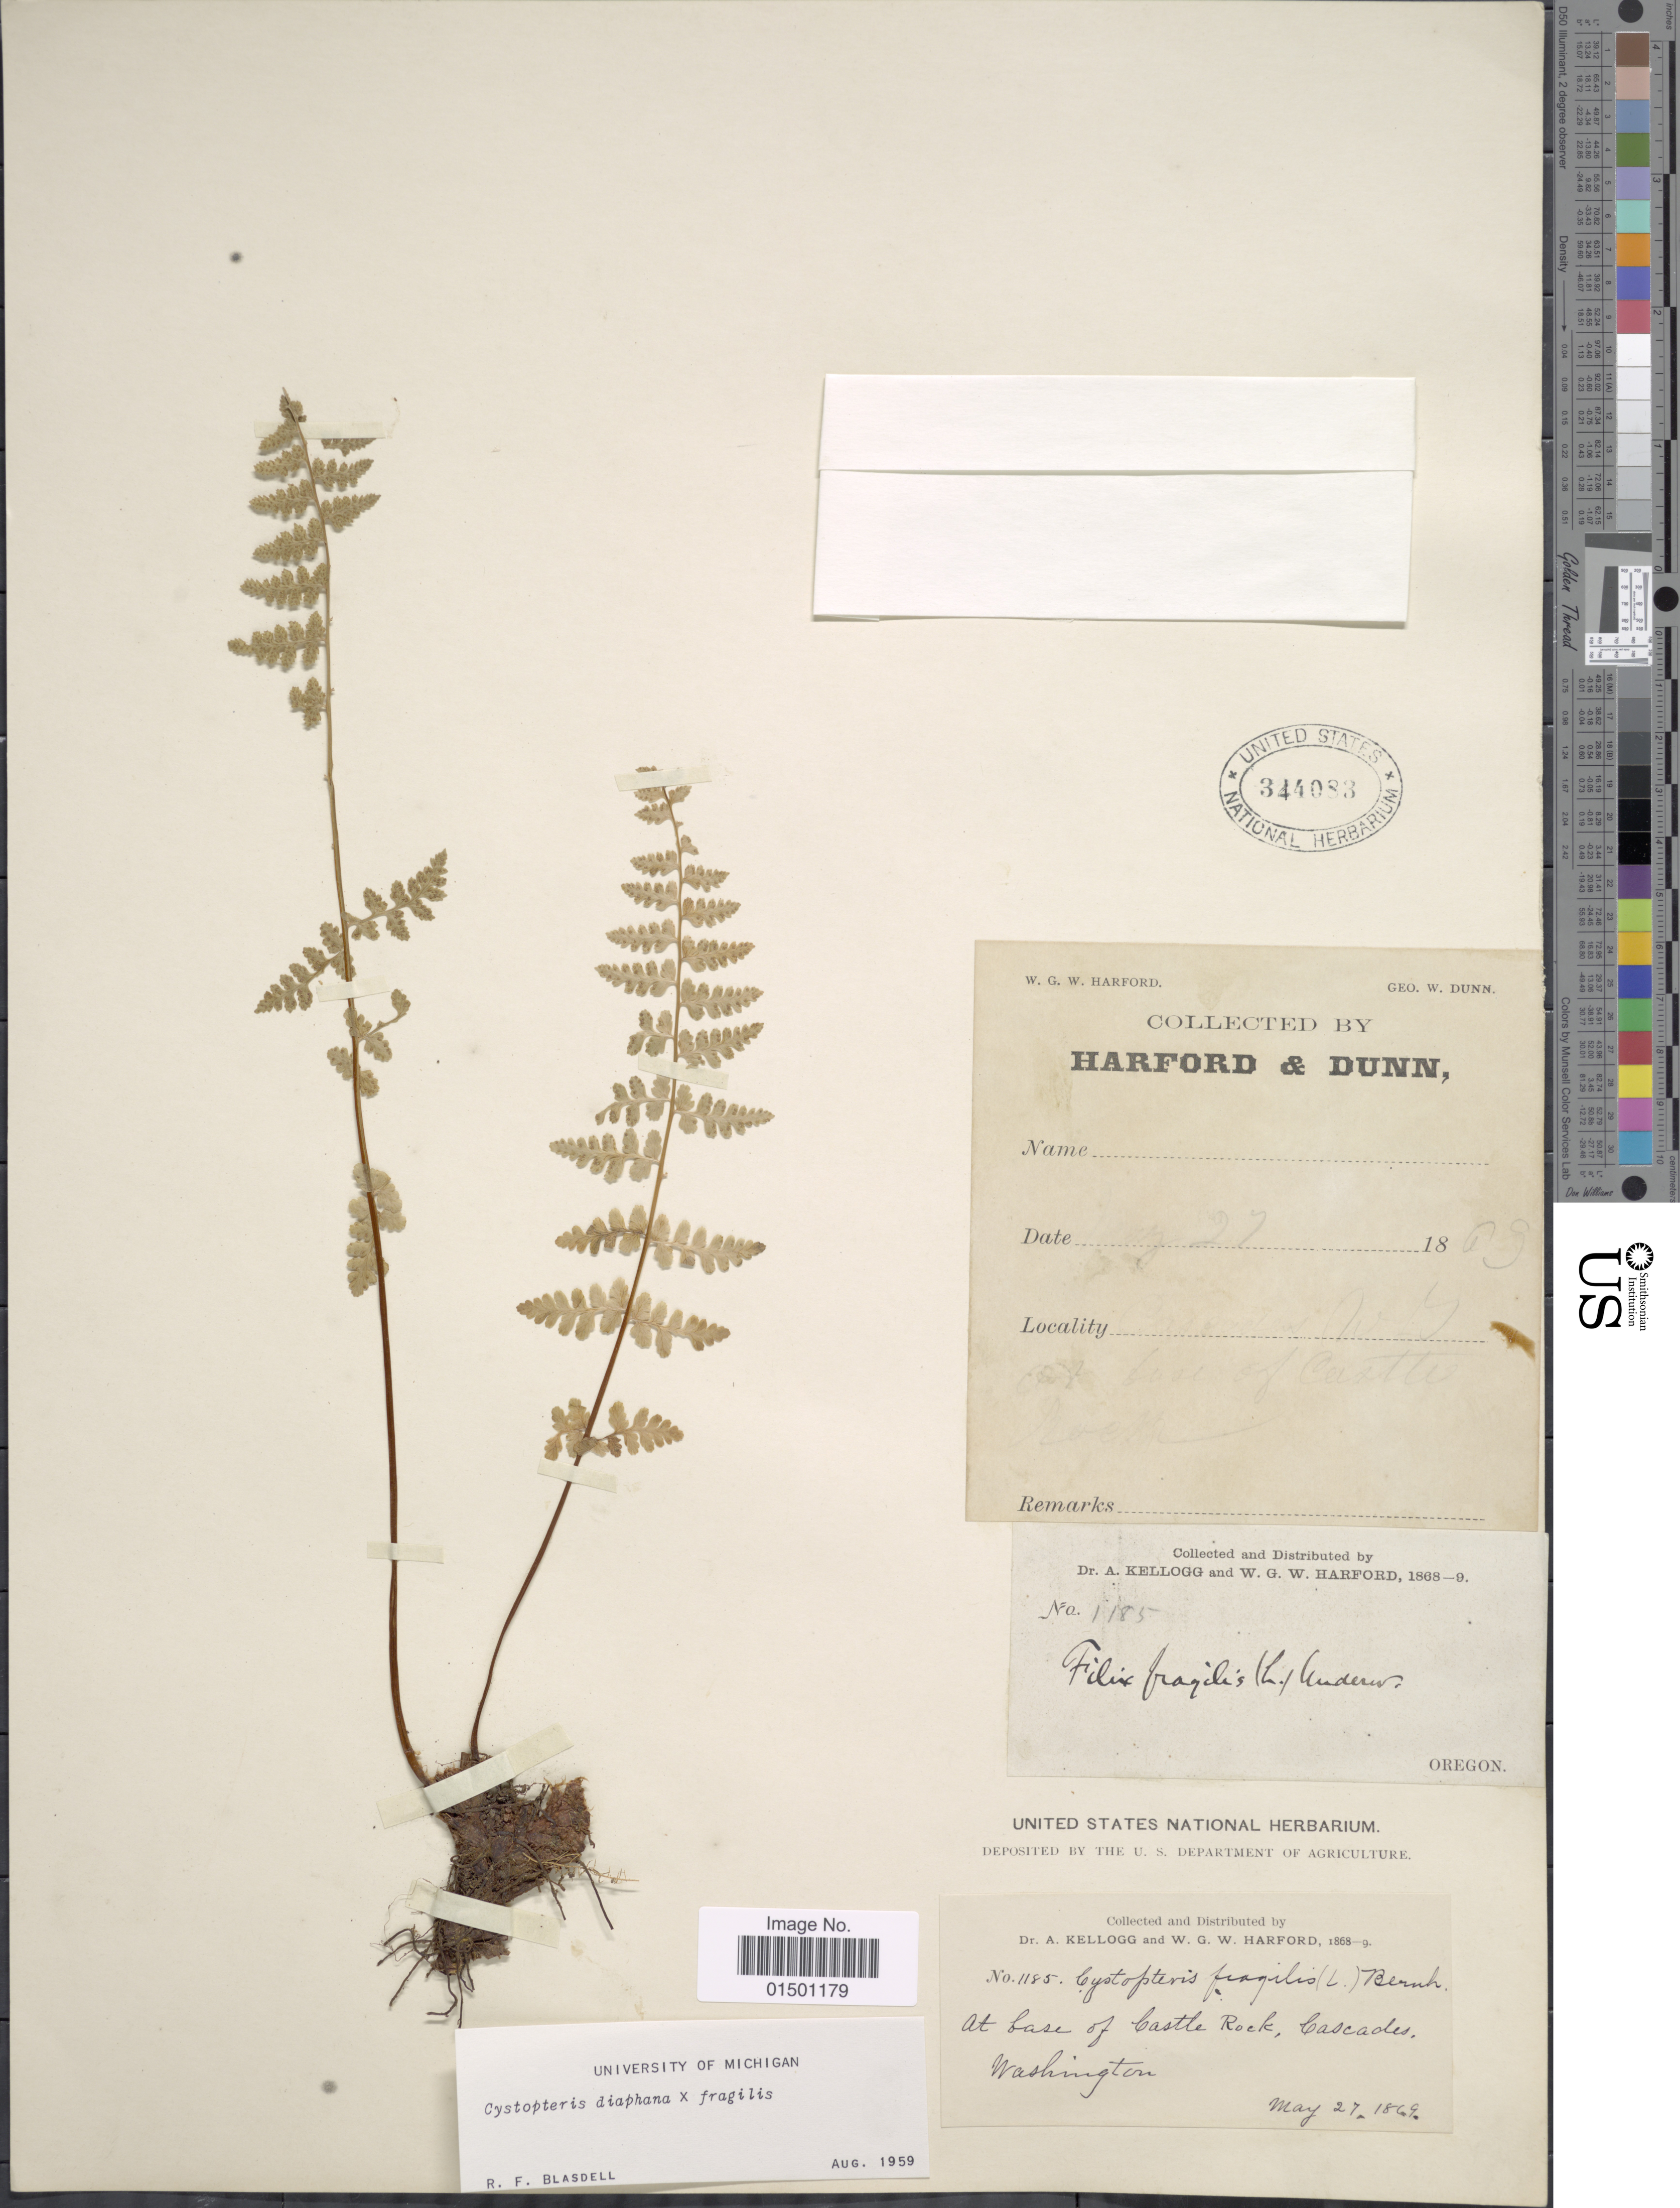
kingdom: Plantae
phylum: Tracheophyta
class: Polypodiopsida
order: Polypodiales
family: Cystopteridaceae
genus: Cystopteris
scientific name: Cystopteris diaphana x C. fragilis (L.) Bernh.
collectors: A. Kellogg & W. G. W. Harford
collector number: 1185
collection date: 1869-05-27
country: United States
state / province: Washington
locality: At base of Castle Rock, Cascade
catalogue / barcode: US 344088